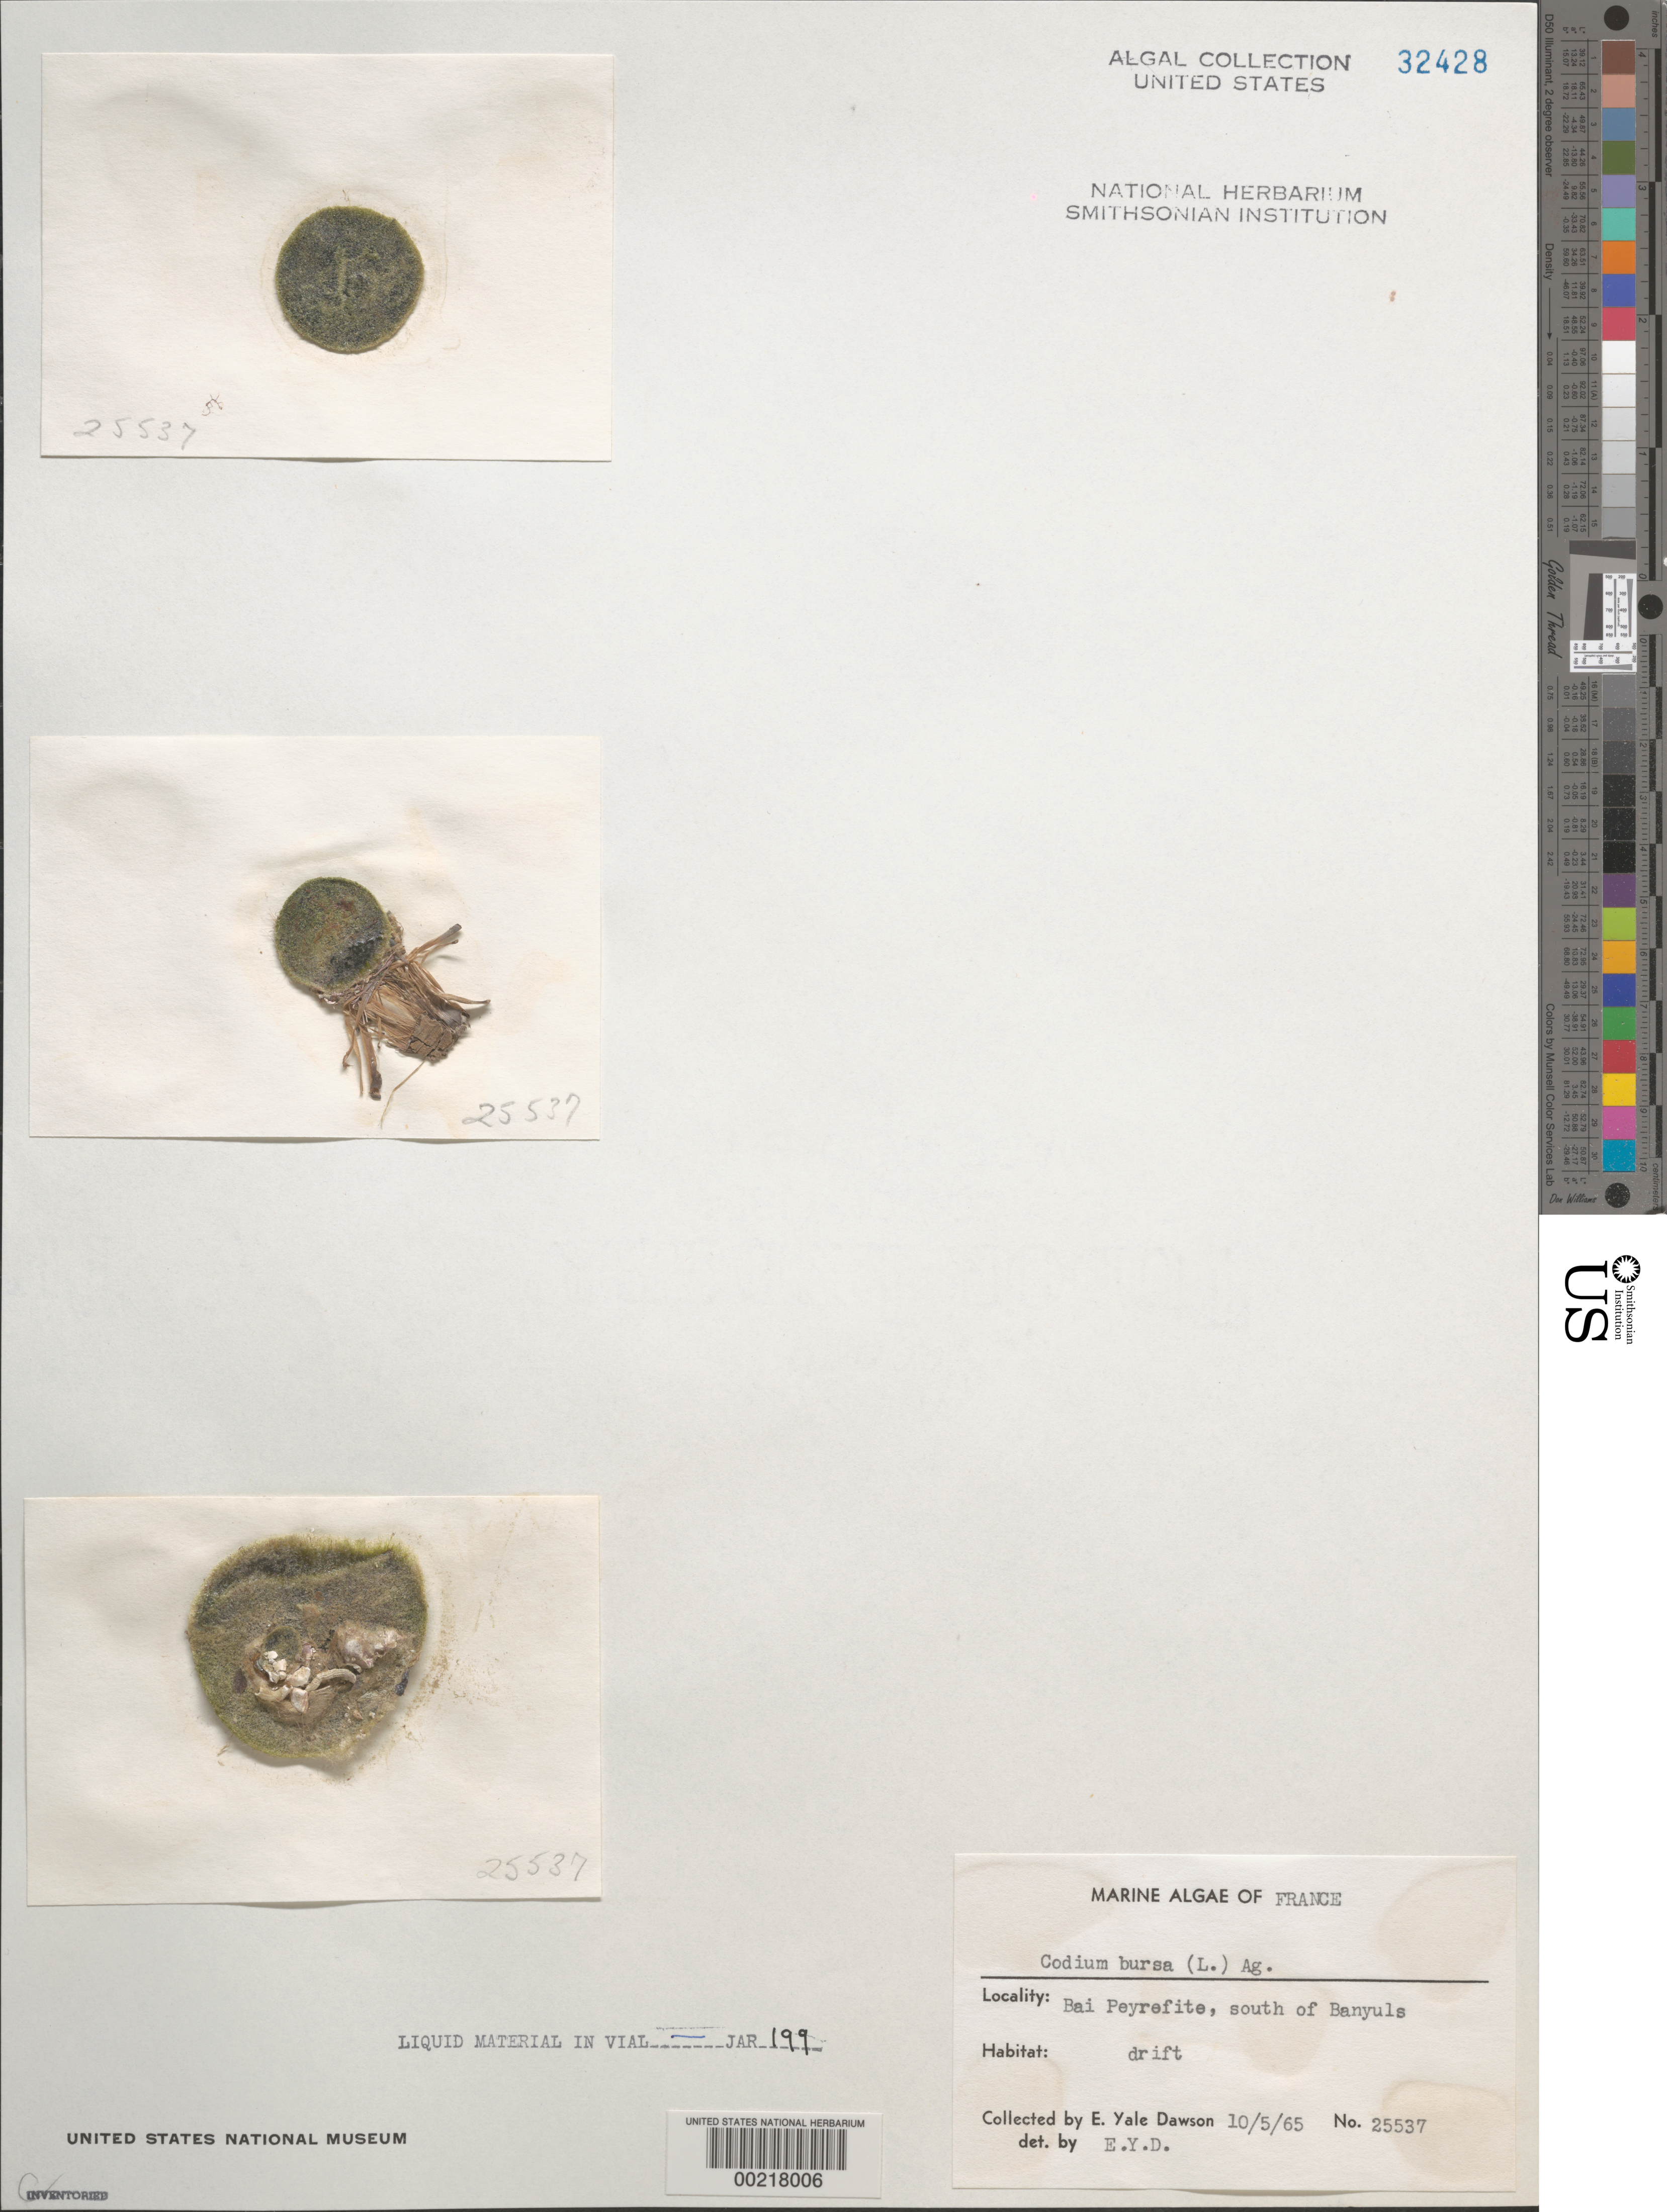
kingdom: Plantae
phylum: Chlorophyta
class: Ulvophyceae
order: Bryopsidales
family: Codiaceae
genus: Codium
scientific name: Codium bursa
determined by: Dawson, E. Y.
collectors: E. Y. Dawson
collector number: EYD 25537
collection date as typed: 05 Oct 1965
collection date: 1965-10-05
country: France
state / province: Occitanie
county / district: Pyrénées-Orientales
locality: Bai Peyrefite, Banyuls-sur-Mer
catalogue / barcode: US 32428